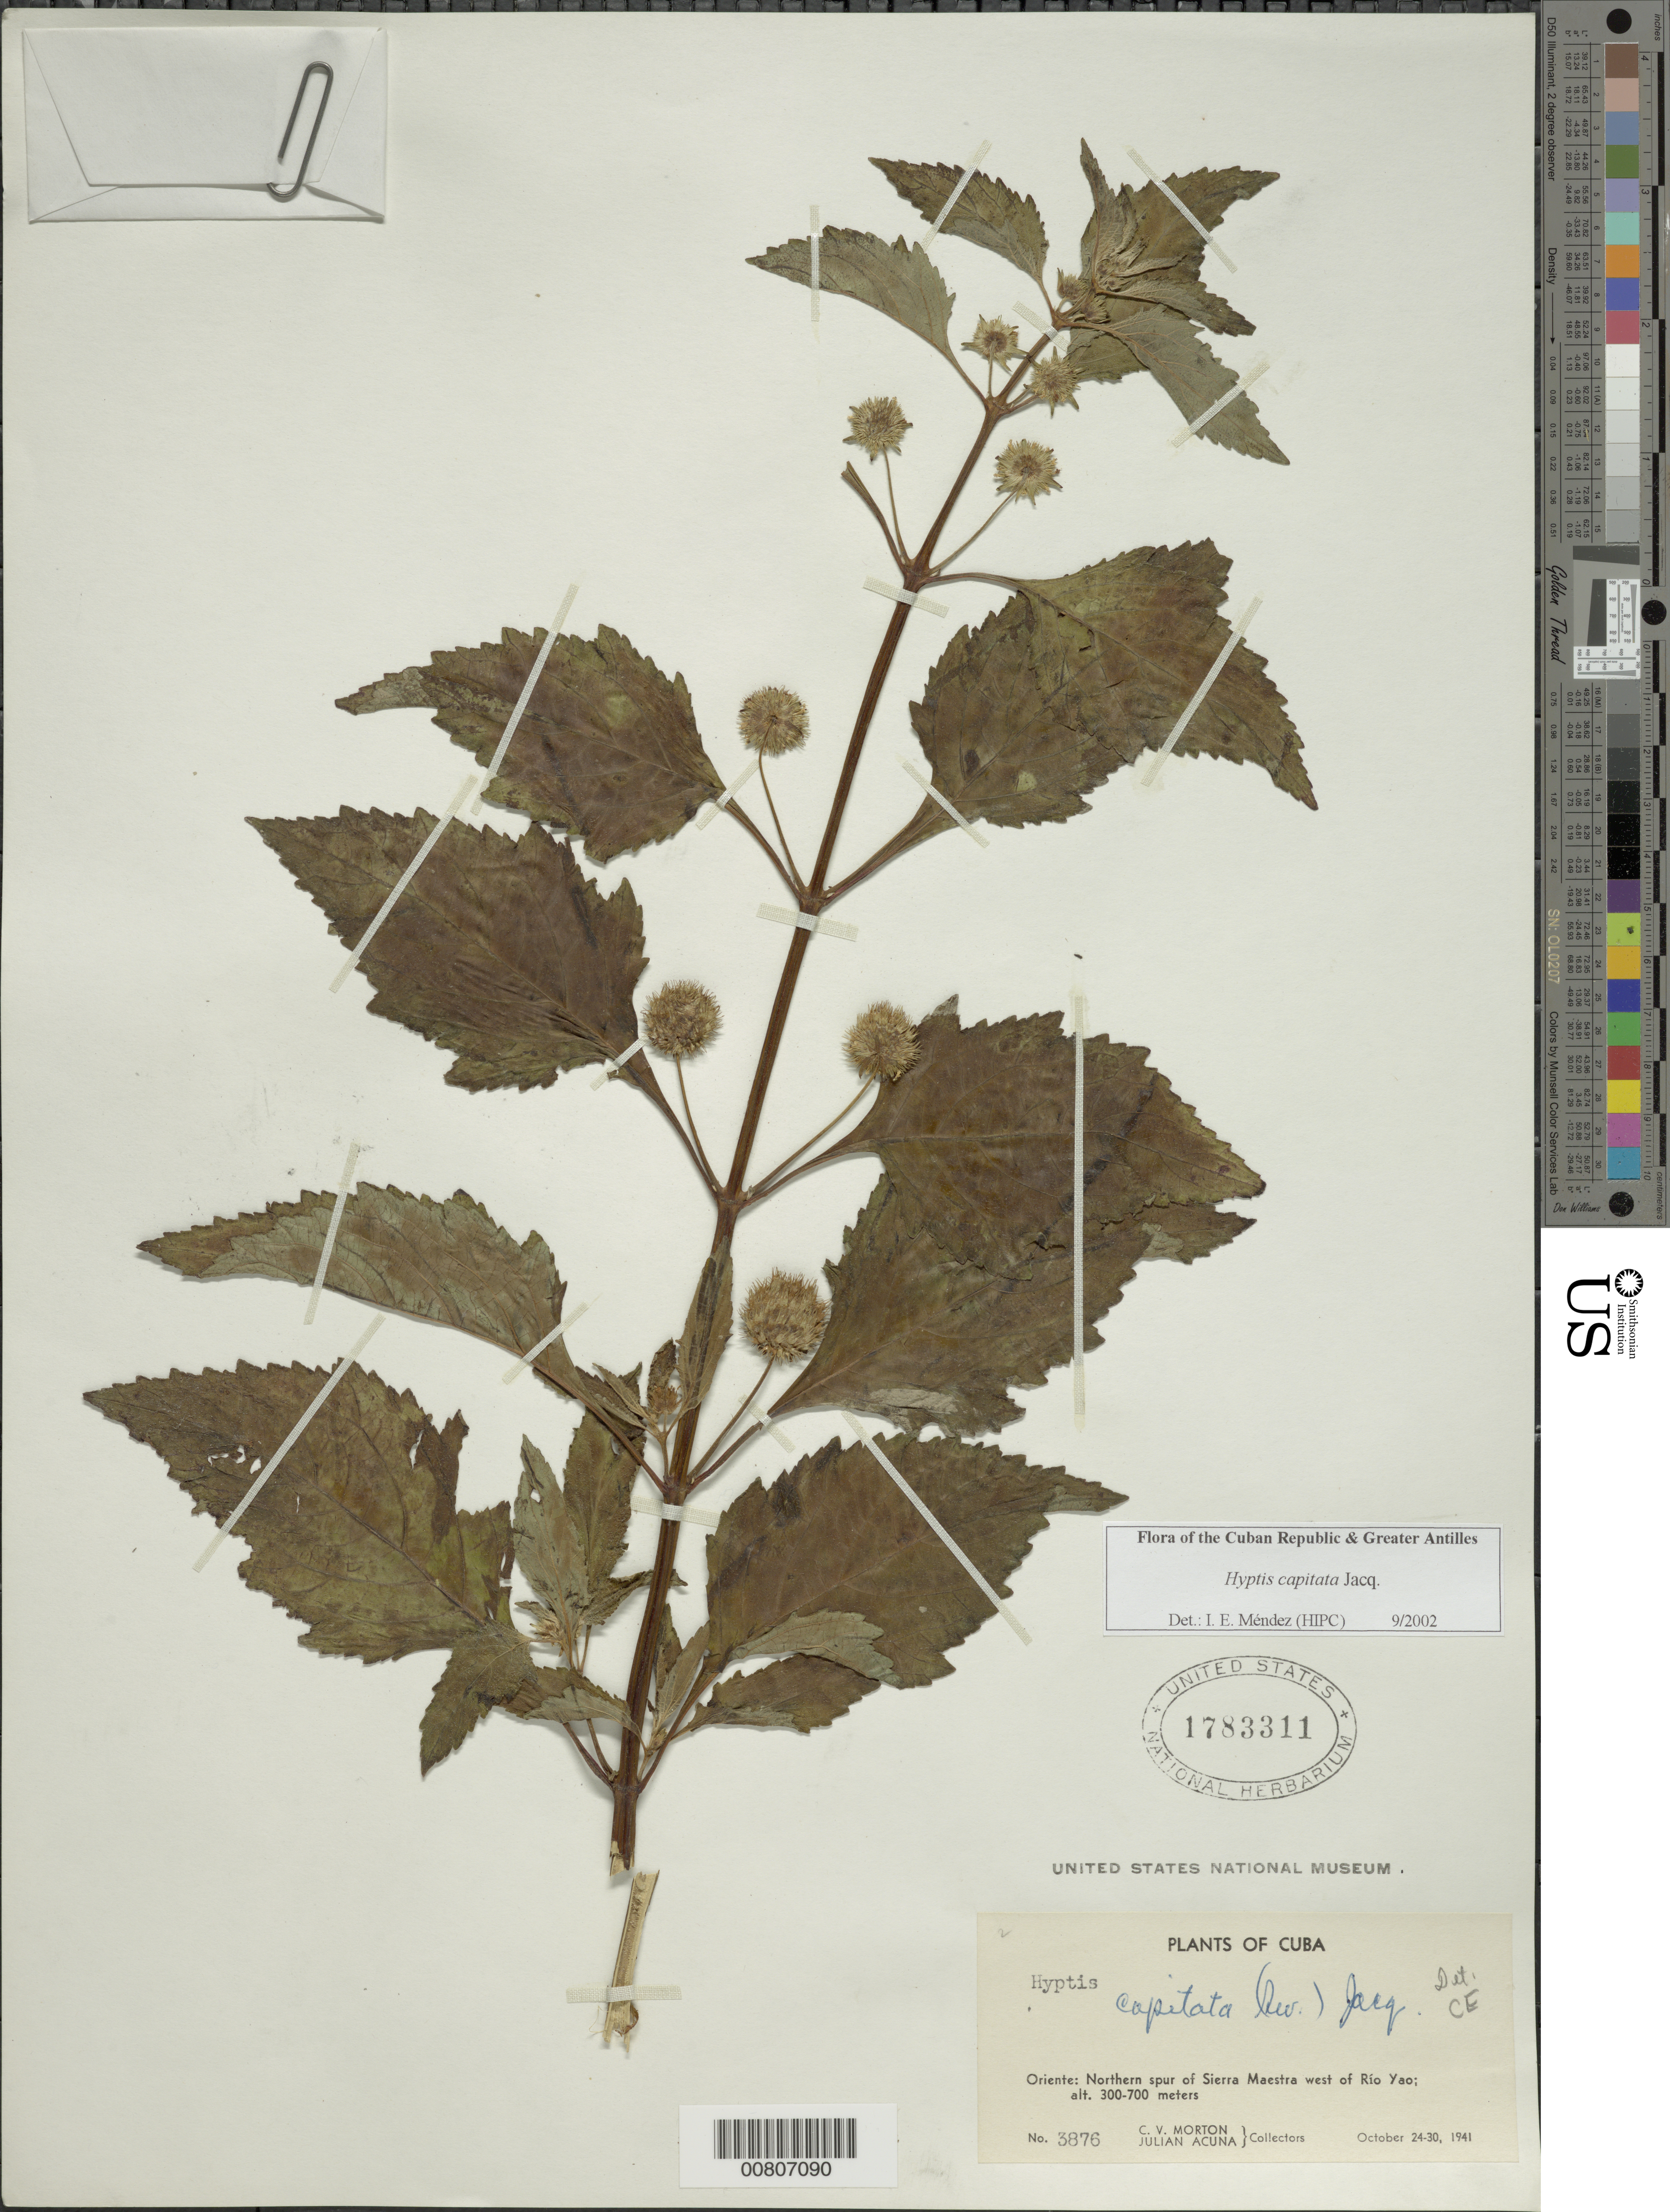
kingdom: Plantae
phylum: Tracheophyta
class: Magnoliopsida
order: Lamiales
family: Lamiaceae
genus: Hyptis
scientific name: Hyptis capitata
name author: Jacq.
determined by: Méndez, Isidro E., (HIPC)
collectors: C. V. Morton & J. B. Acuña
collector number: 3876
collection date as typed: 24 Oct 1941 to 30 Oct 1941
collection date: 1941-10-24/1941-10-30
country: Cuba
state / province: Oriente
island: Cuba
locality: Sierra Maestra, northern spur; W of Río Yao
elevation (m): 300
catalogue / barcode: US 1783311